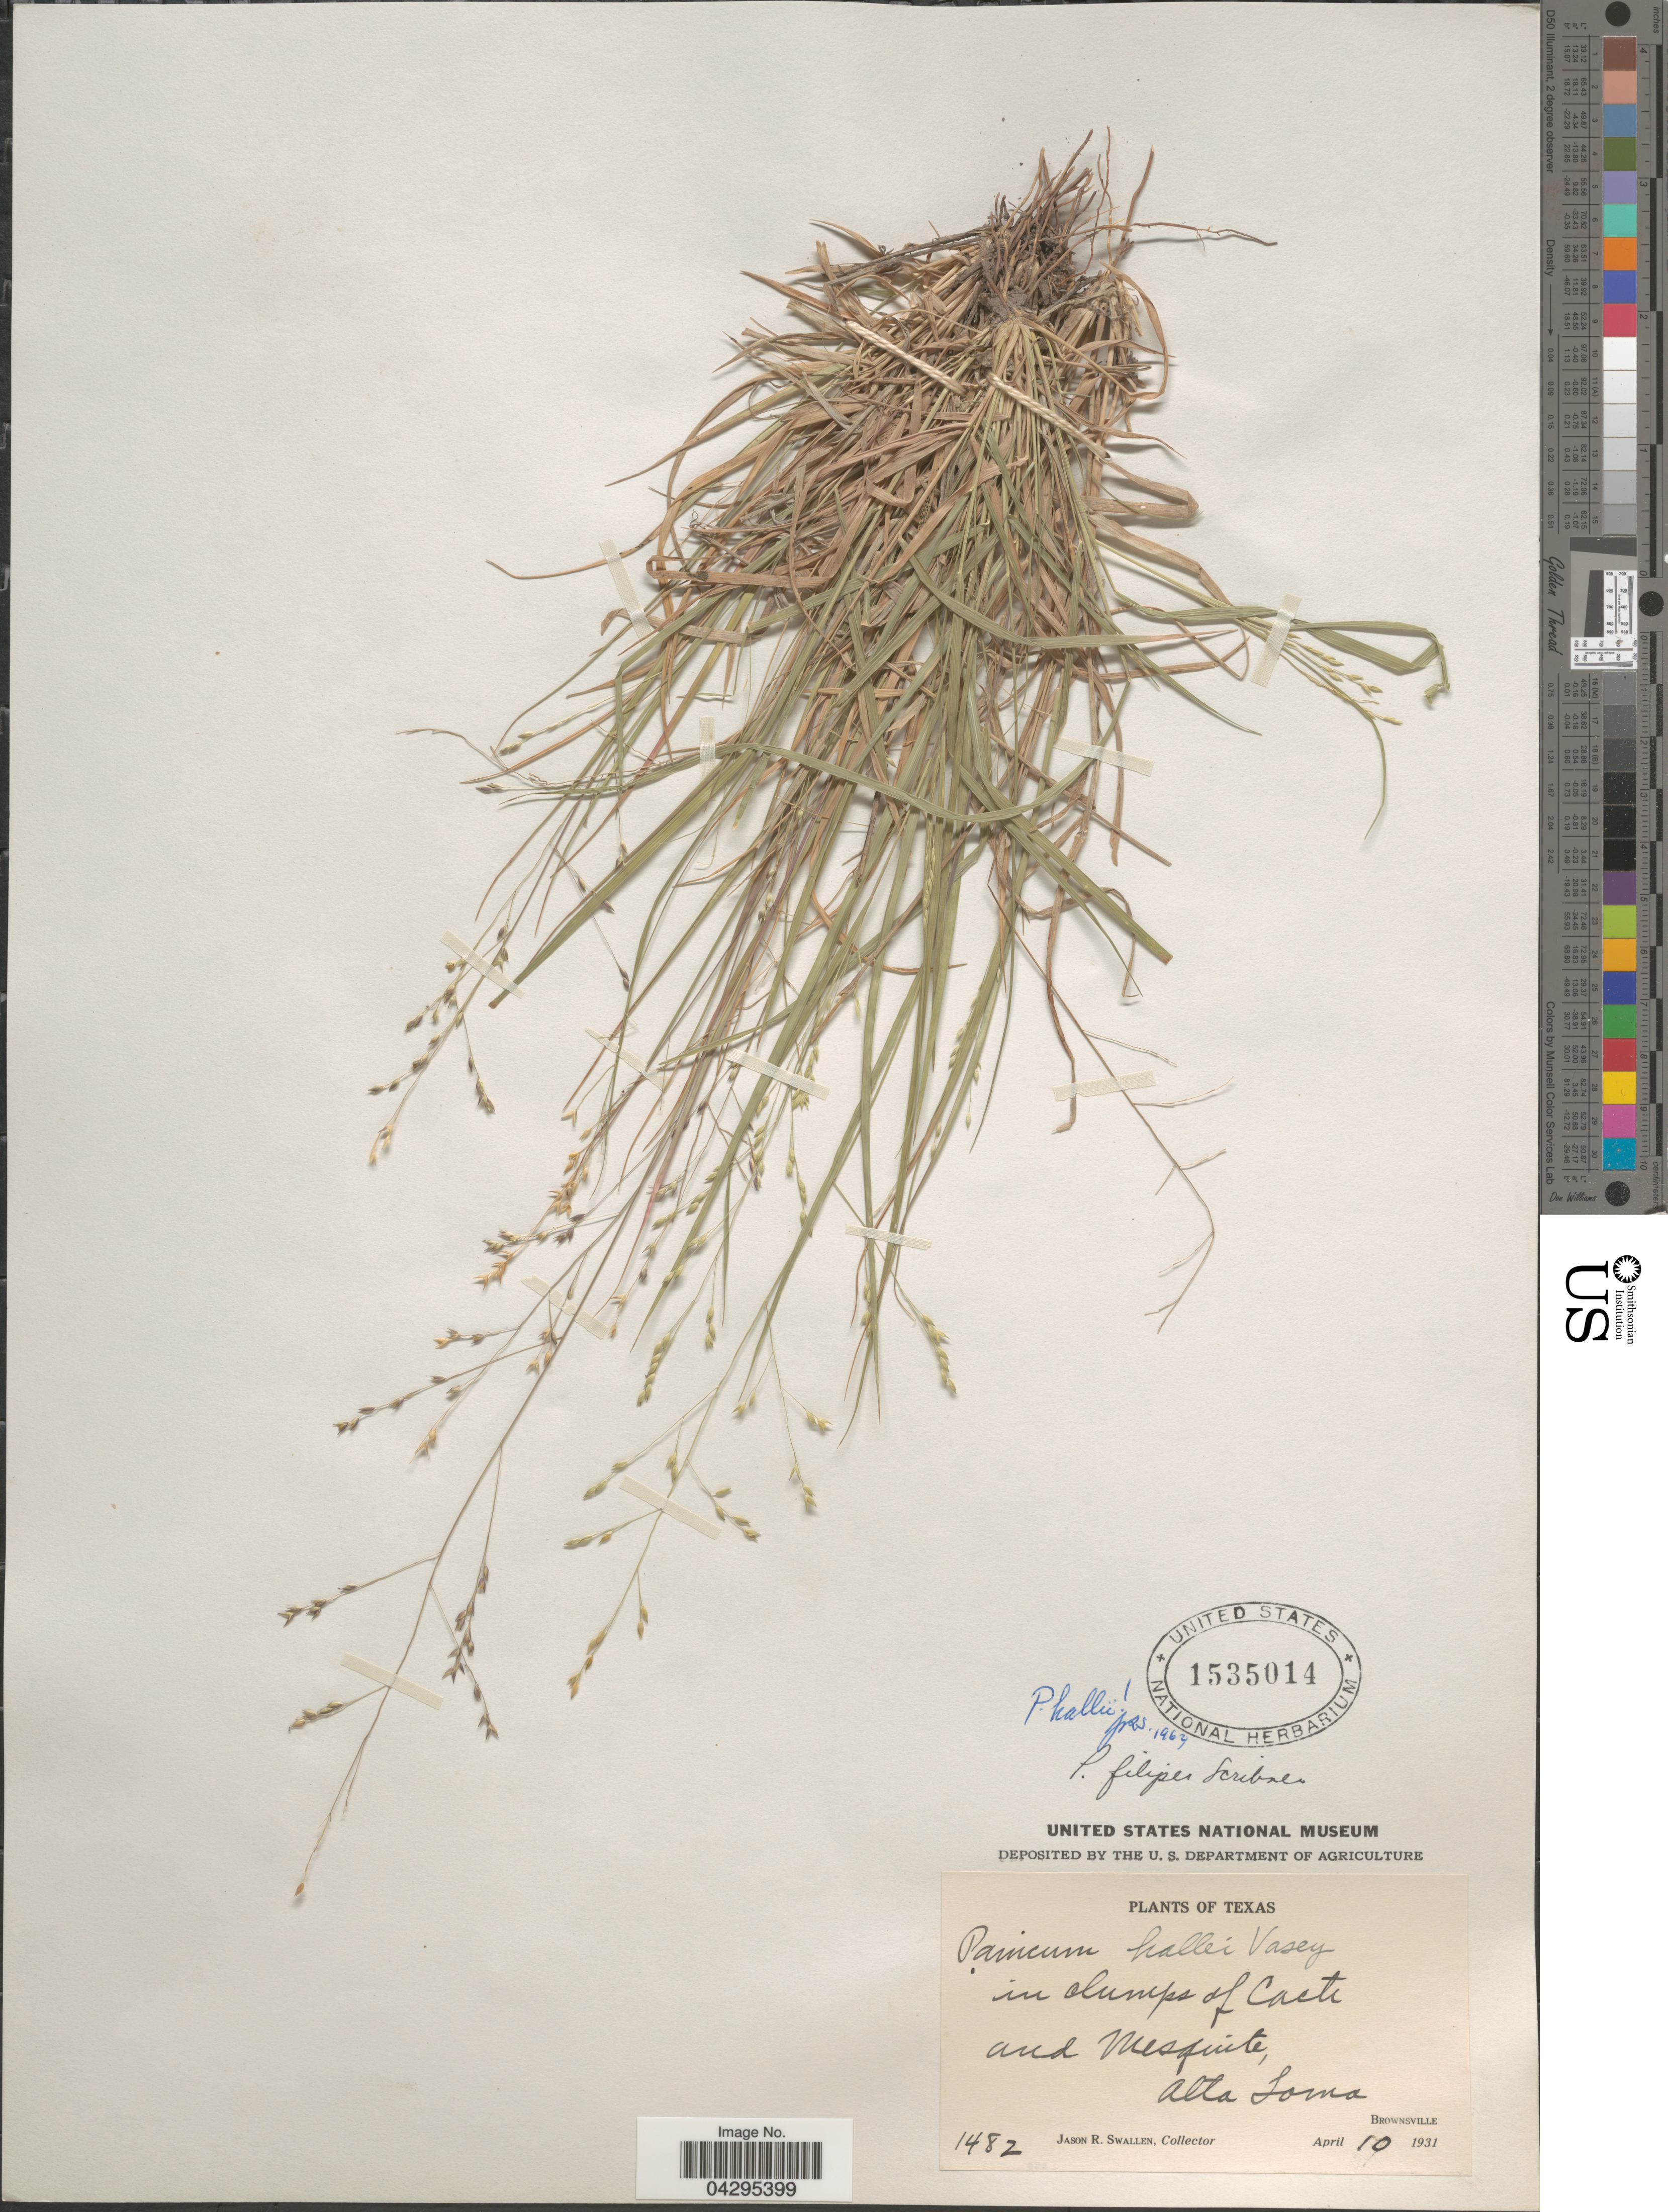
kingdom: Plantae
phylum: Tracheophyta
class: Liliopsida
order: Poales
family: Poaceae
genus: Panicum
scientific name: Panicum hallii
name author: Vasey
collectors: J. R. Swallen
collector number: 1482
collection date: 1931-04-10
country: United States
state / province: Texas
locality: In clumps of Cacti and Mesquite, Alta Loma. Brownsville.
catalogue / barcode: US 1535014